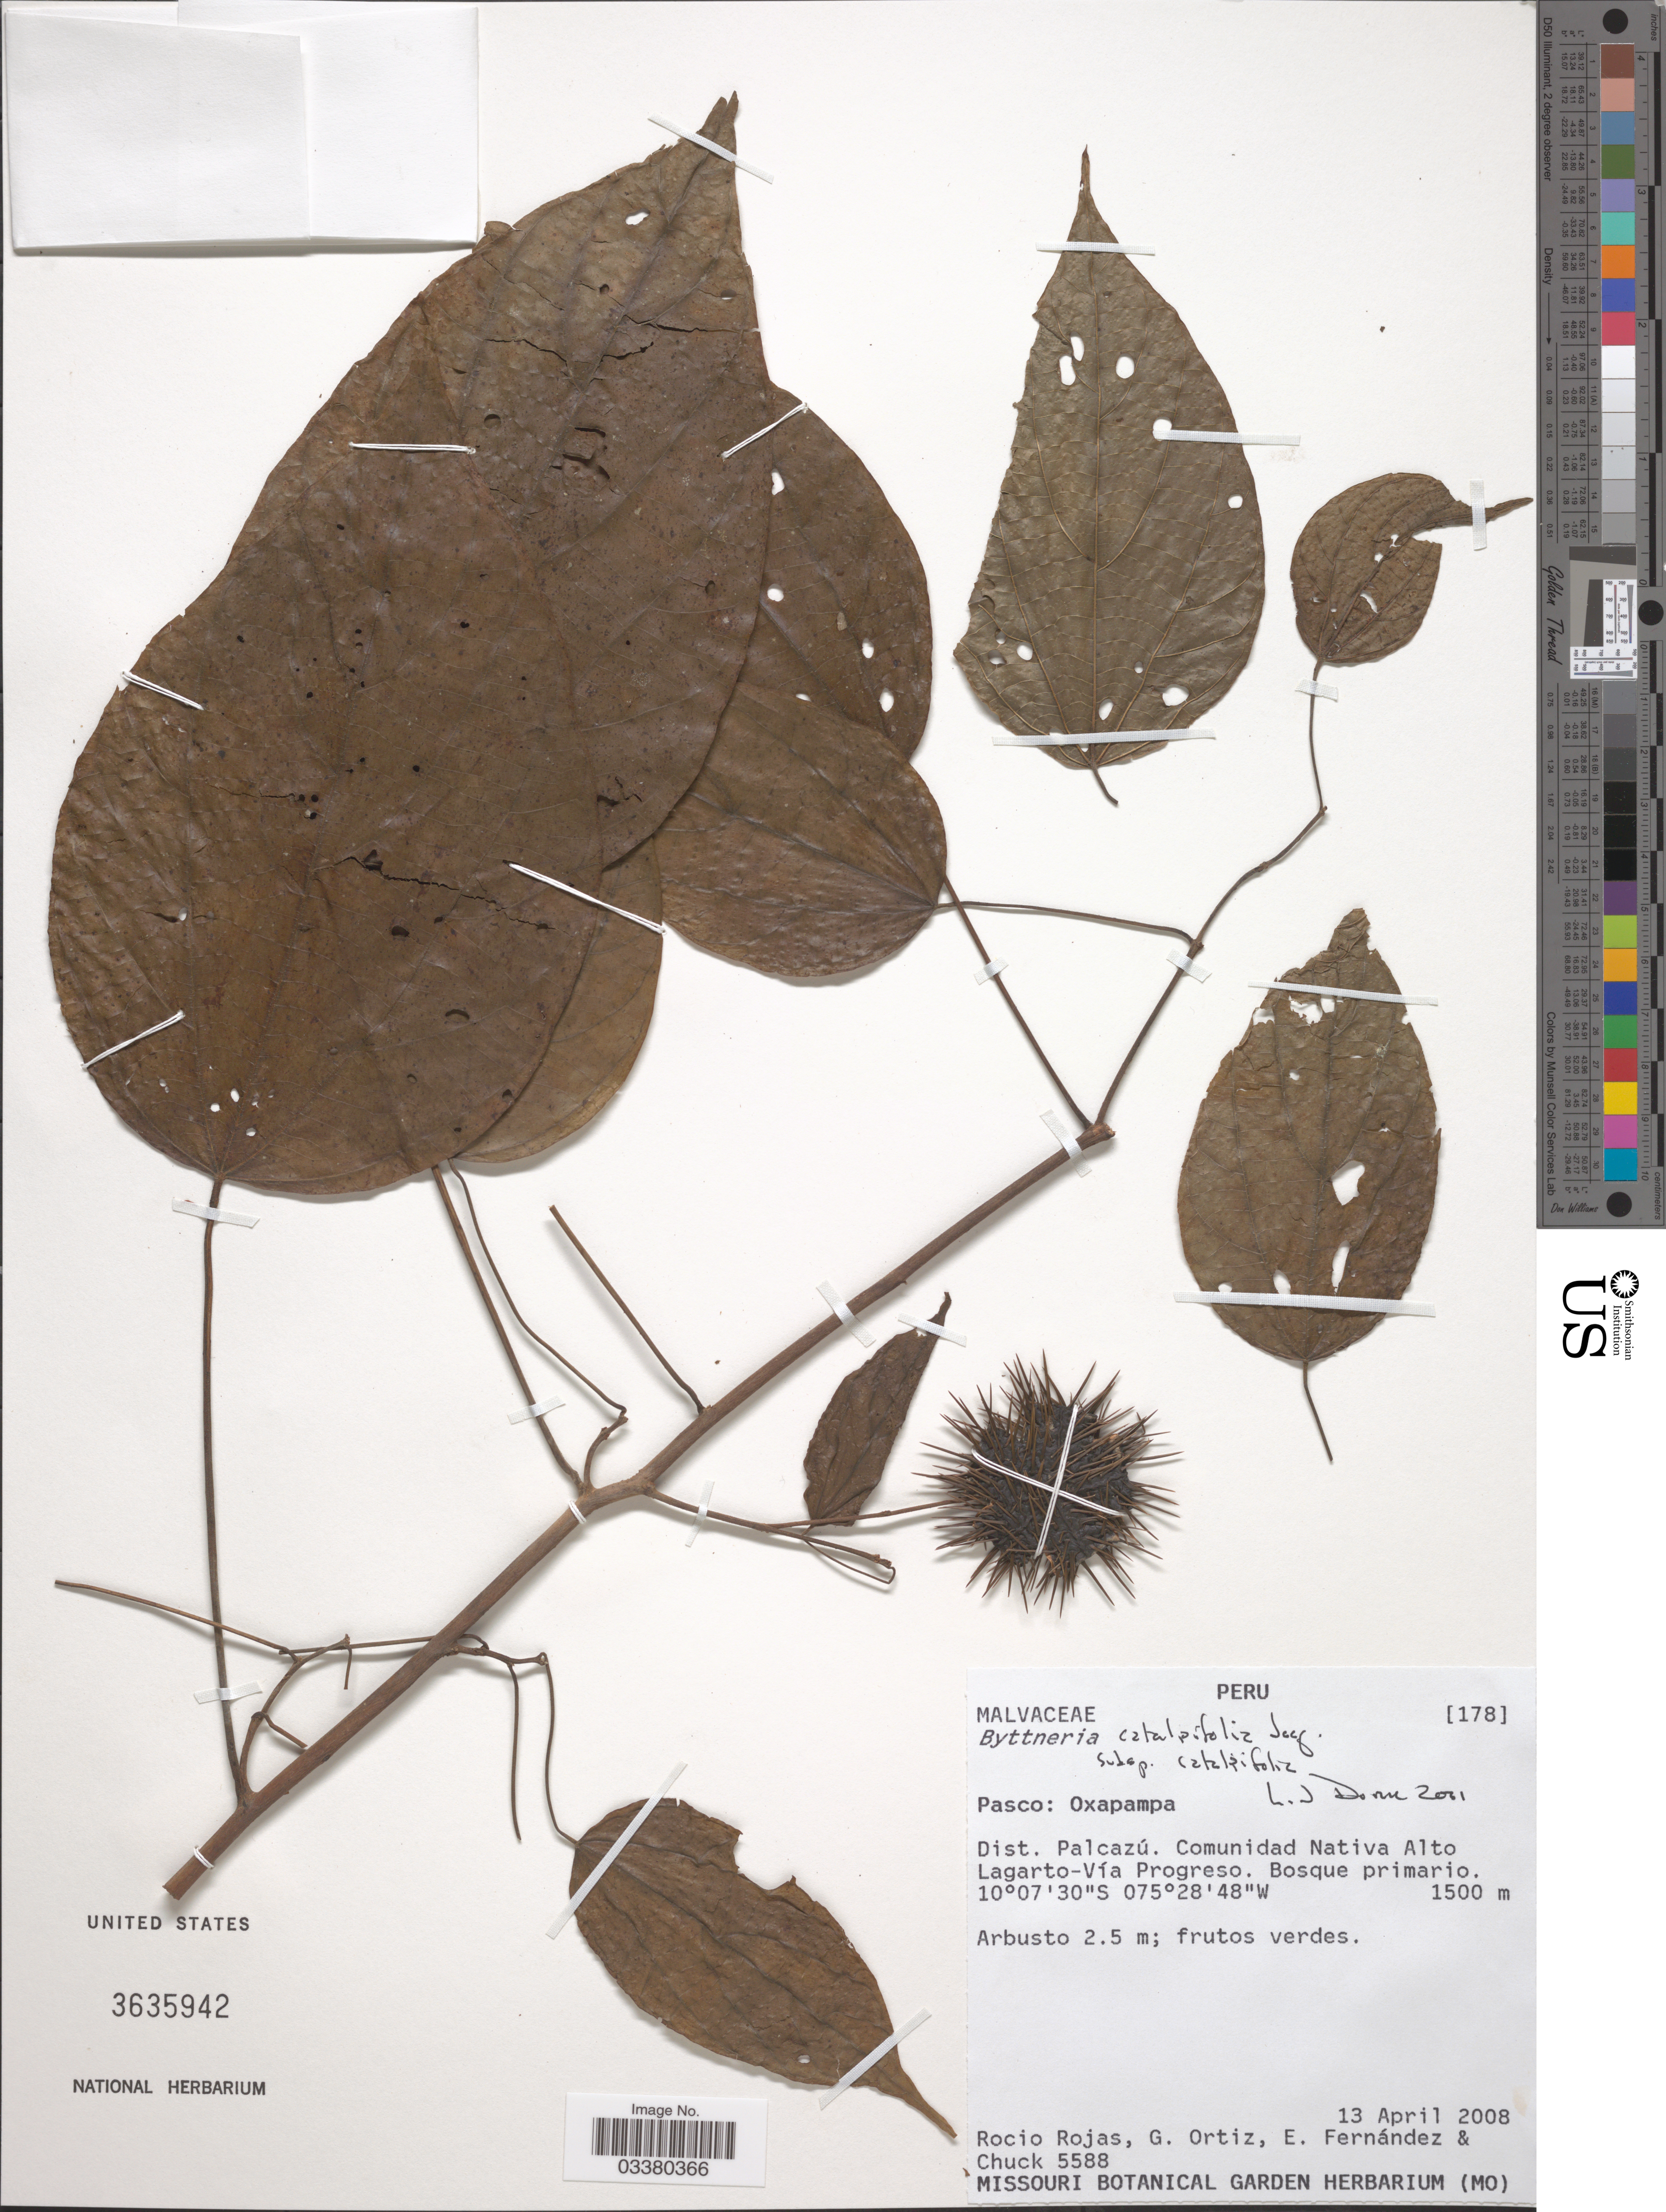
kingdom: Plantae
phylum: Tracheophyta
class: Magnoliopsida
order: Malvales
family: Malvaceae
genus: Byttneria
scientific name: Byttneria catalpifolia subsp. catalpifolia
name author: Jacq.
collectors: R. Rojas, G. Ortiz, E. Fernandez & Chuck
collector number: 5588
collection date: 2008-04-13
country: Peru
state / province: Pasco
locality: Oxapampa. Dist. Palcazú. Comunidad Nativa Alto Lagarto-Vía Progreso.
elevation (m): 1500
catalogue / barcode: US 3635942